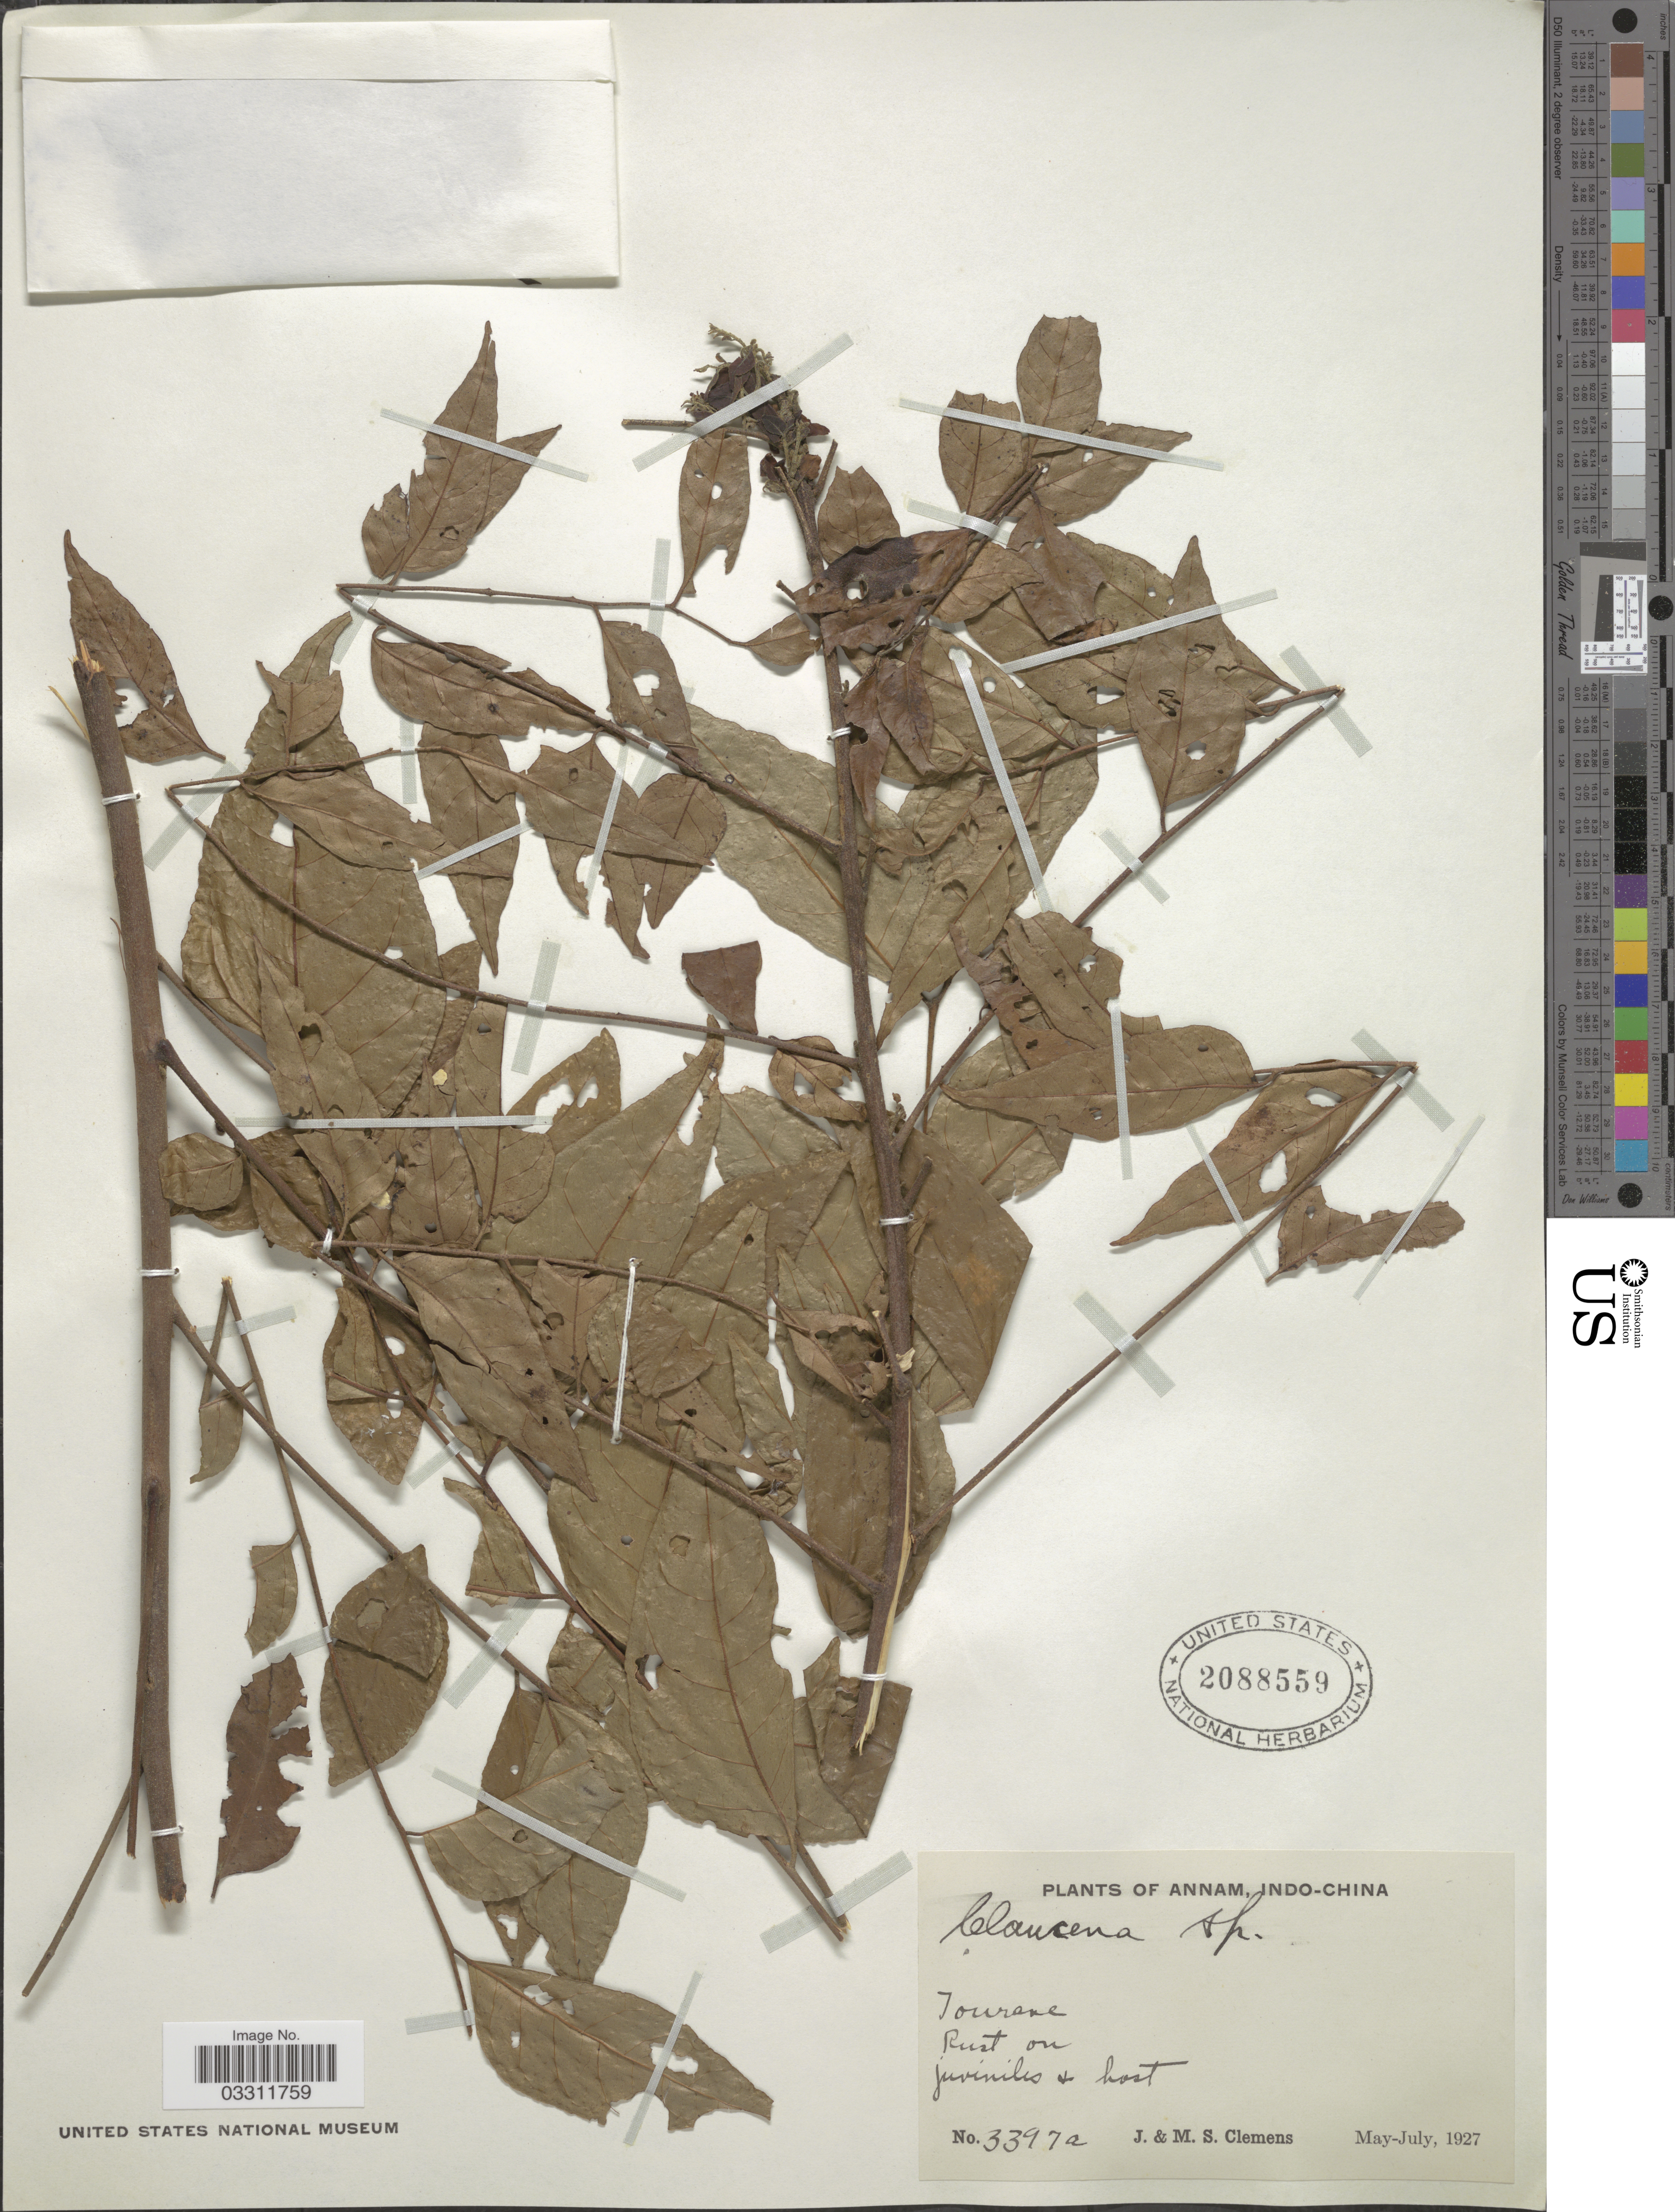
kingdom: Plantae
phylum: Tracheophyta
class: Magnoliopsida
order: Sapindales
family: Rutaceae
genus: Clausena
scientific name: Clausena sp.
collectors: J. Clemens & M. S. Clemens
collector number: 3397a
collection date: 1927-05/1927-07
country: Vietnam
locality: Annam, Indo-China. Tourane.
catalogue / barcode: US 2088559